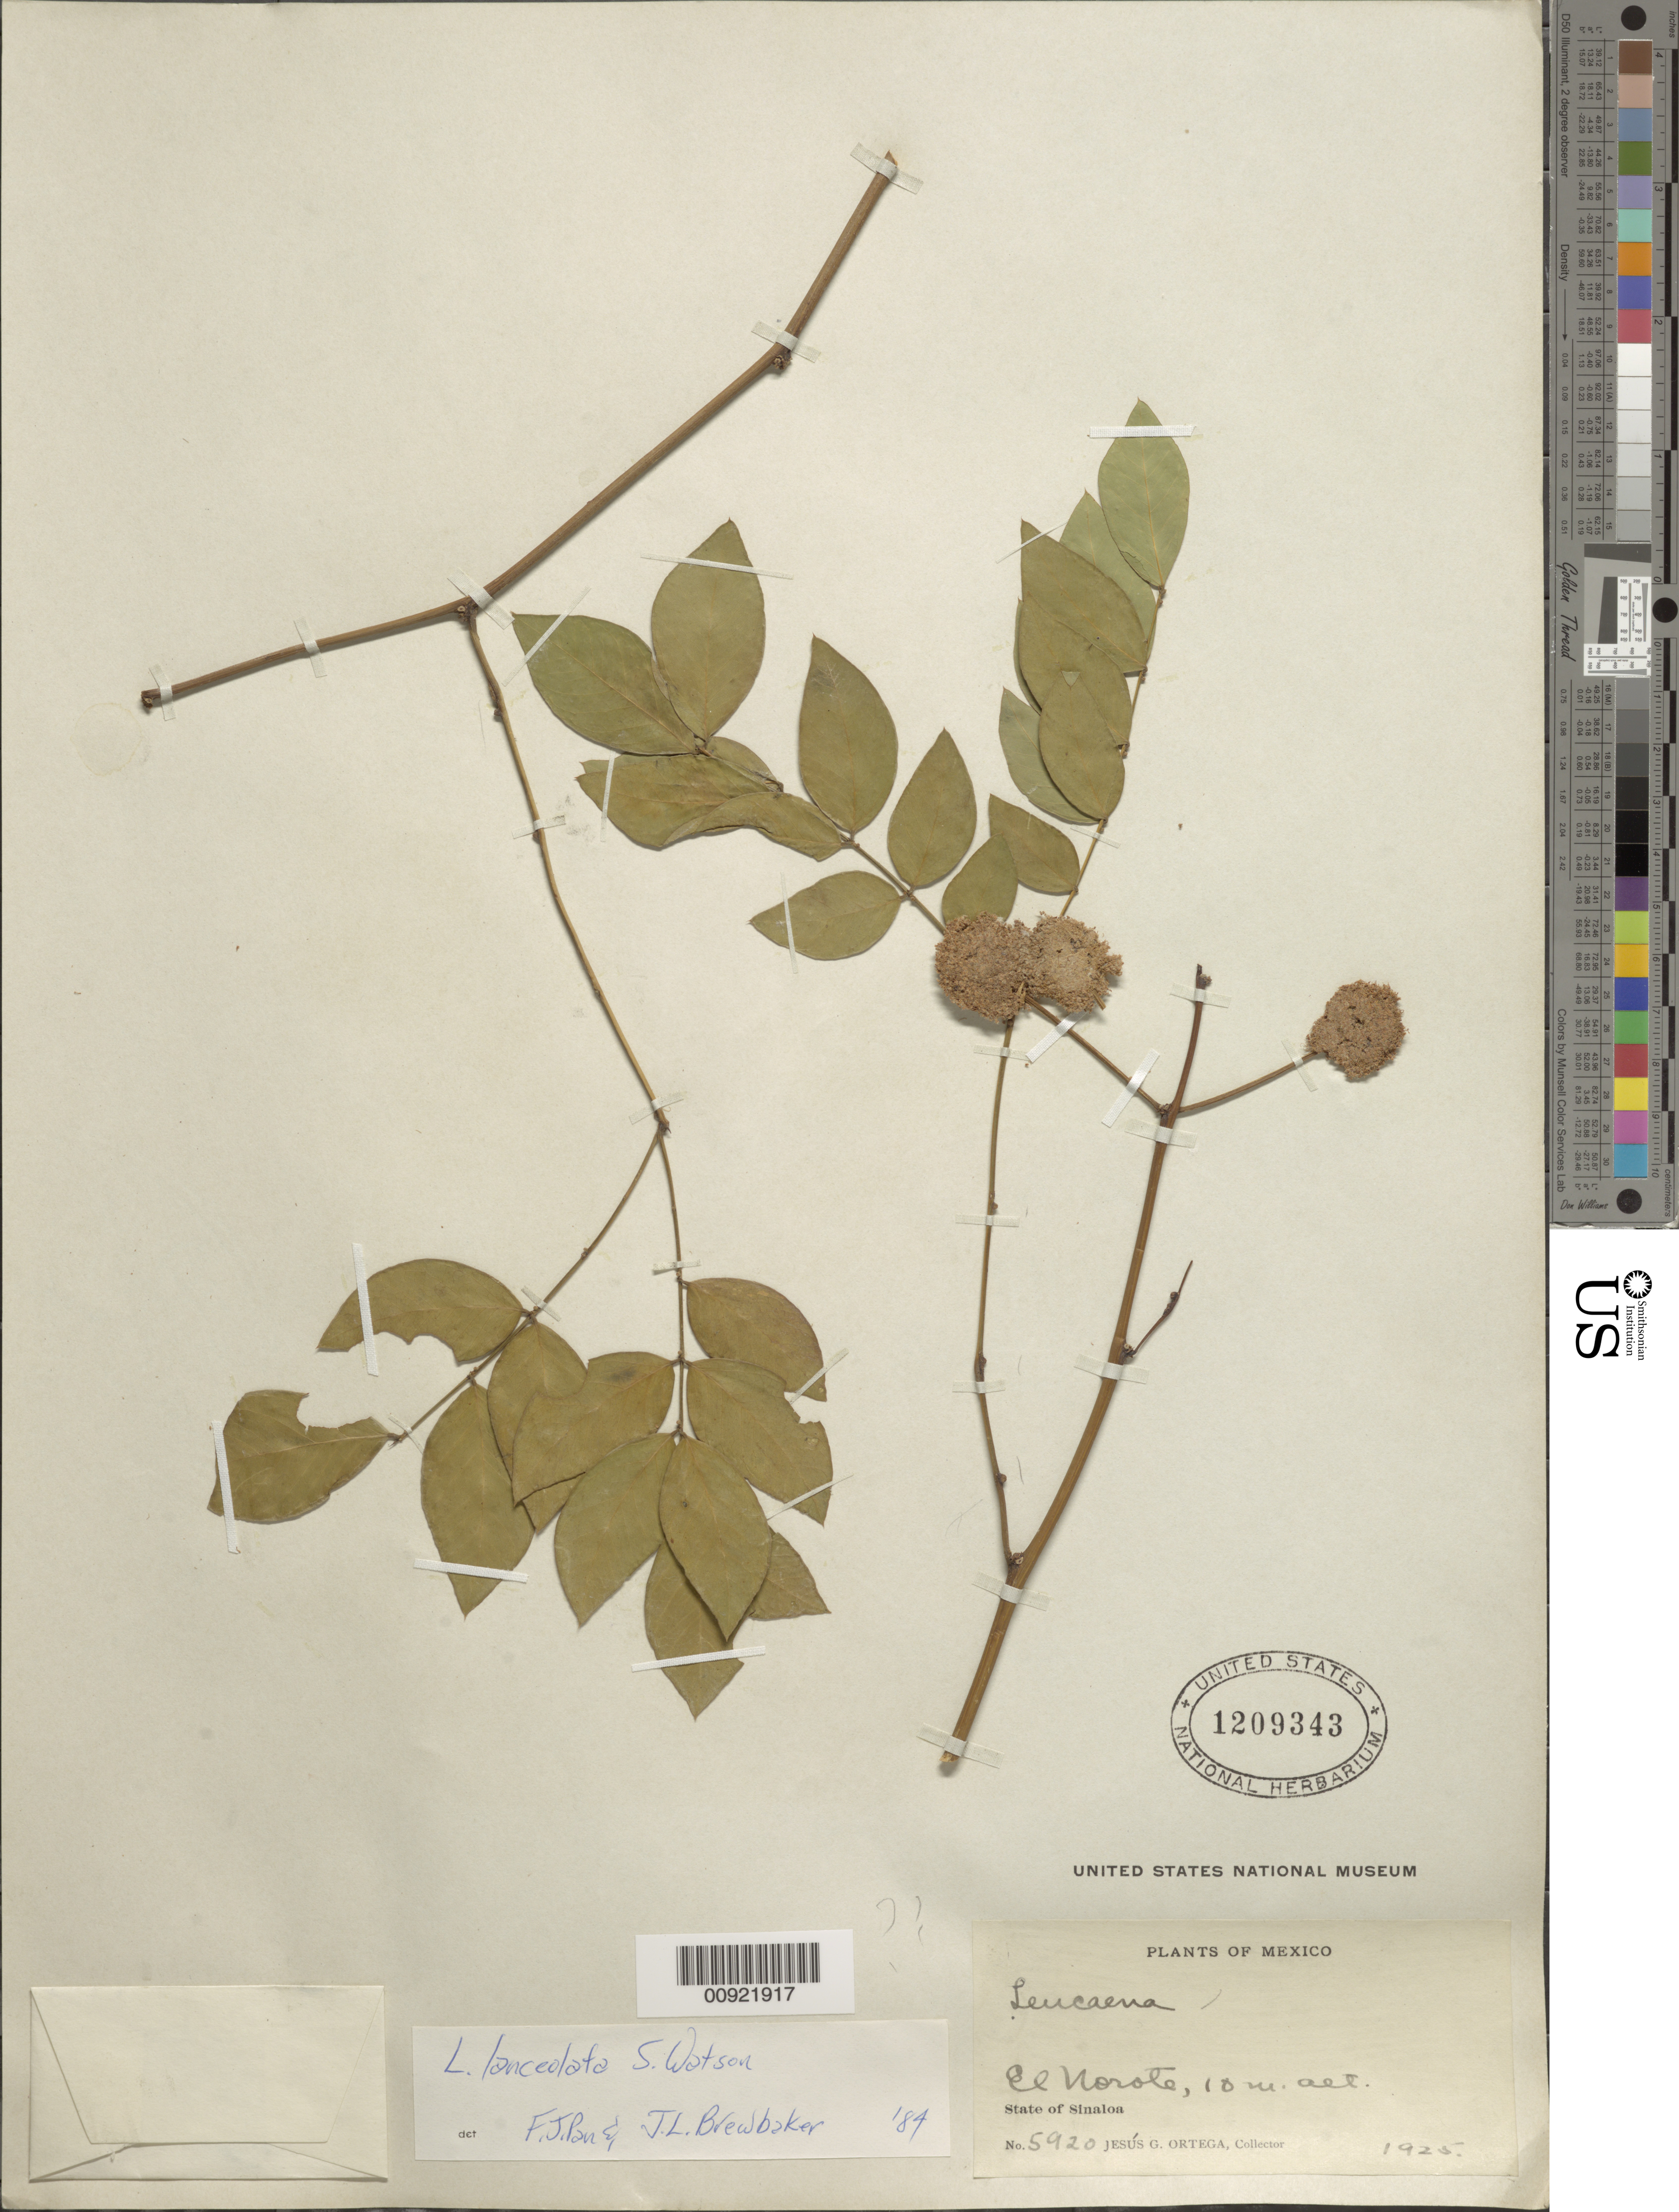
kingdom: Plantae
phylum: Tracheophyta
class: Magnoliopsida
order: Fabales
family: Fabaceae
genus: Leucaena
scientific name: Leucaena lanceolata var. lanceolata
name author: S. Watson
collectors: J. Ortega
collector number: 5920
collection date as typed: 1925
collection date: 1925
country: Mexico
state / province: Sinaloa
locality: El Norote, State of Sinaloa.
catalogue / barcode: US 1209343